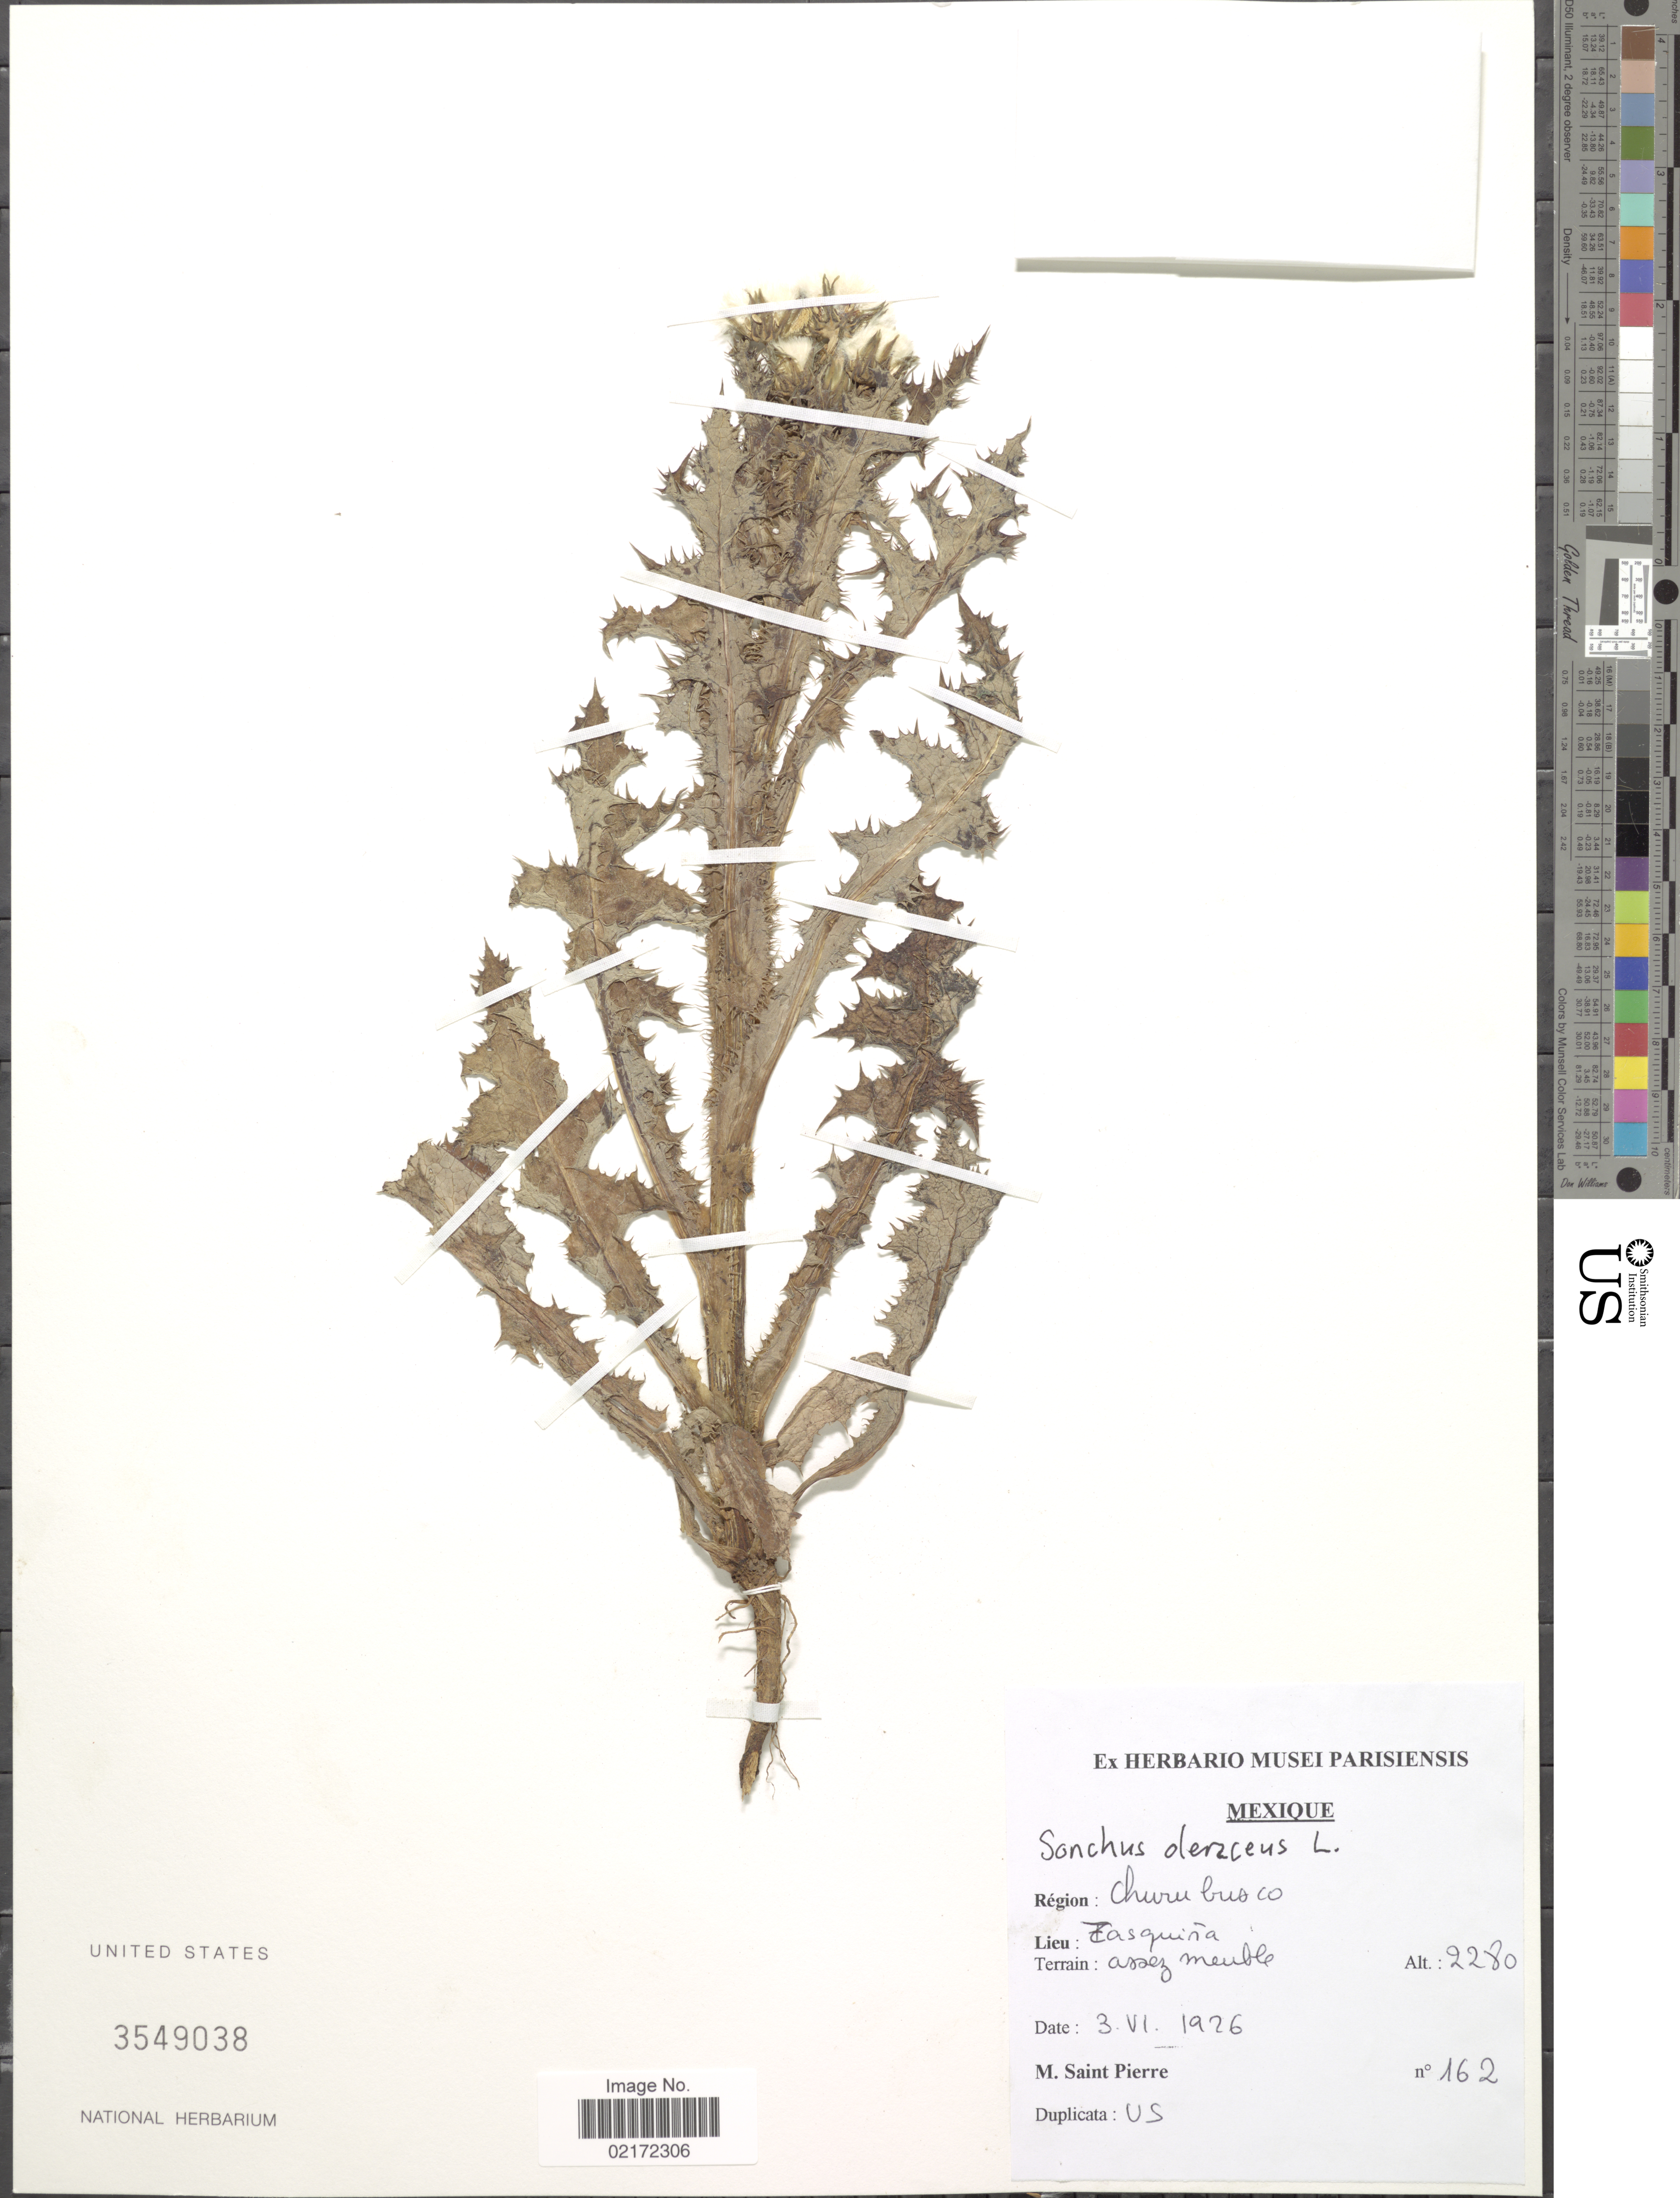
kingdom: Plantae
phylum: Tracheophyta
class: Magnoliopsida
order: Asterales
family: Asteraceae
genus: Sonchus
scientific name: Sonchus oleraceus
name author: L.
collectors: M. Saint-Pierre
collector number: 162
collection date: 1926-06-03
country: Mexico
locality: Région: Churubusco. Casquiña [interpreted]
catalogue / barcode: US 3549038